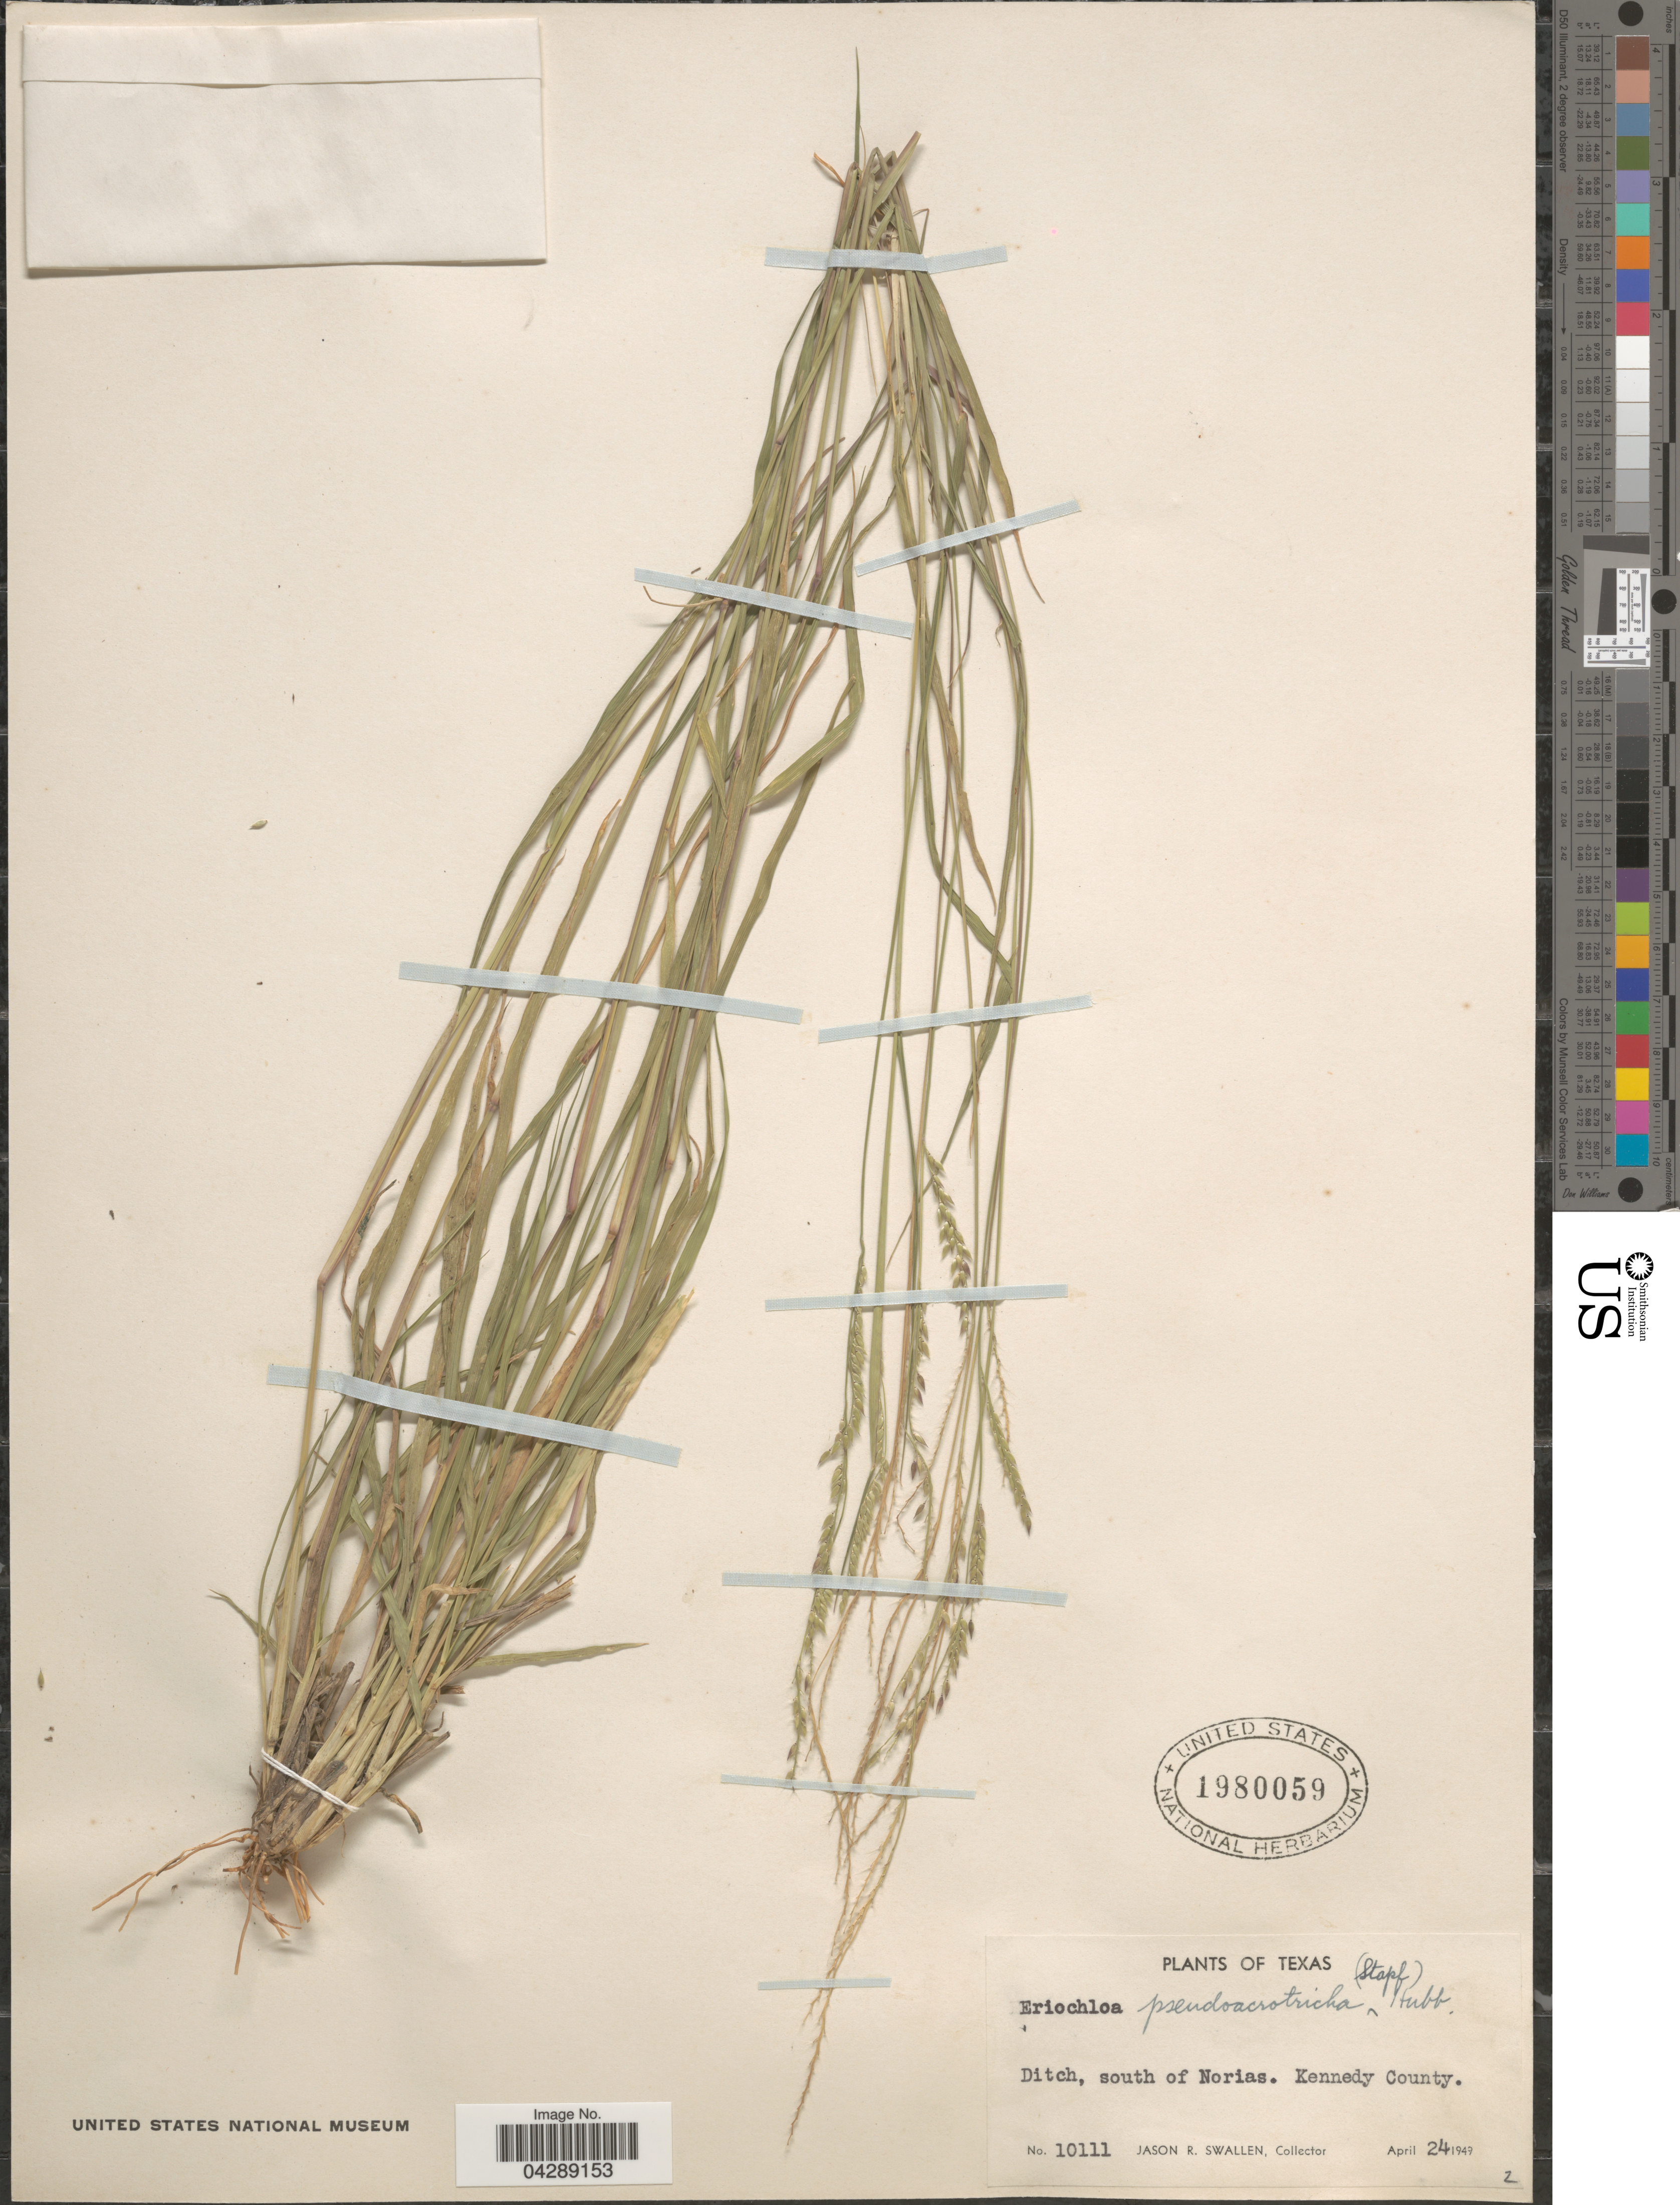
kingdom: Plantae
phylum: Tracheophyta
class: Liliopsida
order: Poales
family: Poaceae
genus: Eriochloa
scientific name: Eriochloa pseudoacrotricha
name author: (Stapf & Thell.) J.M. Black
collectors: J. R. Swallen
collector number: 10111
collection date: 1949-04-24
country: United States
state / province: Texas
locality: Ditch, south of Norias. Kennedy County.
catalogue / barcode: US 1980059